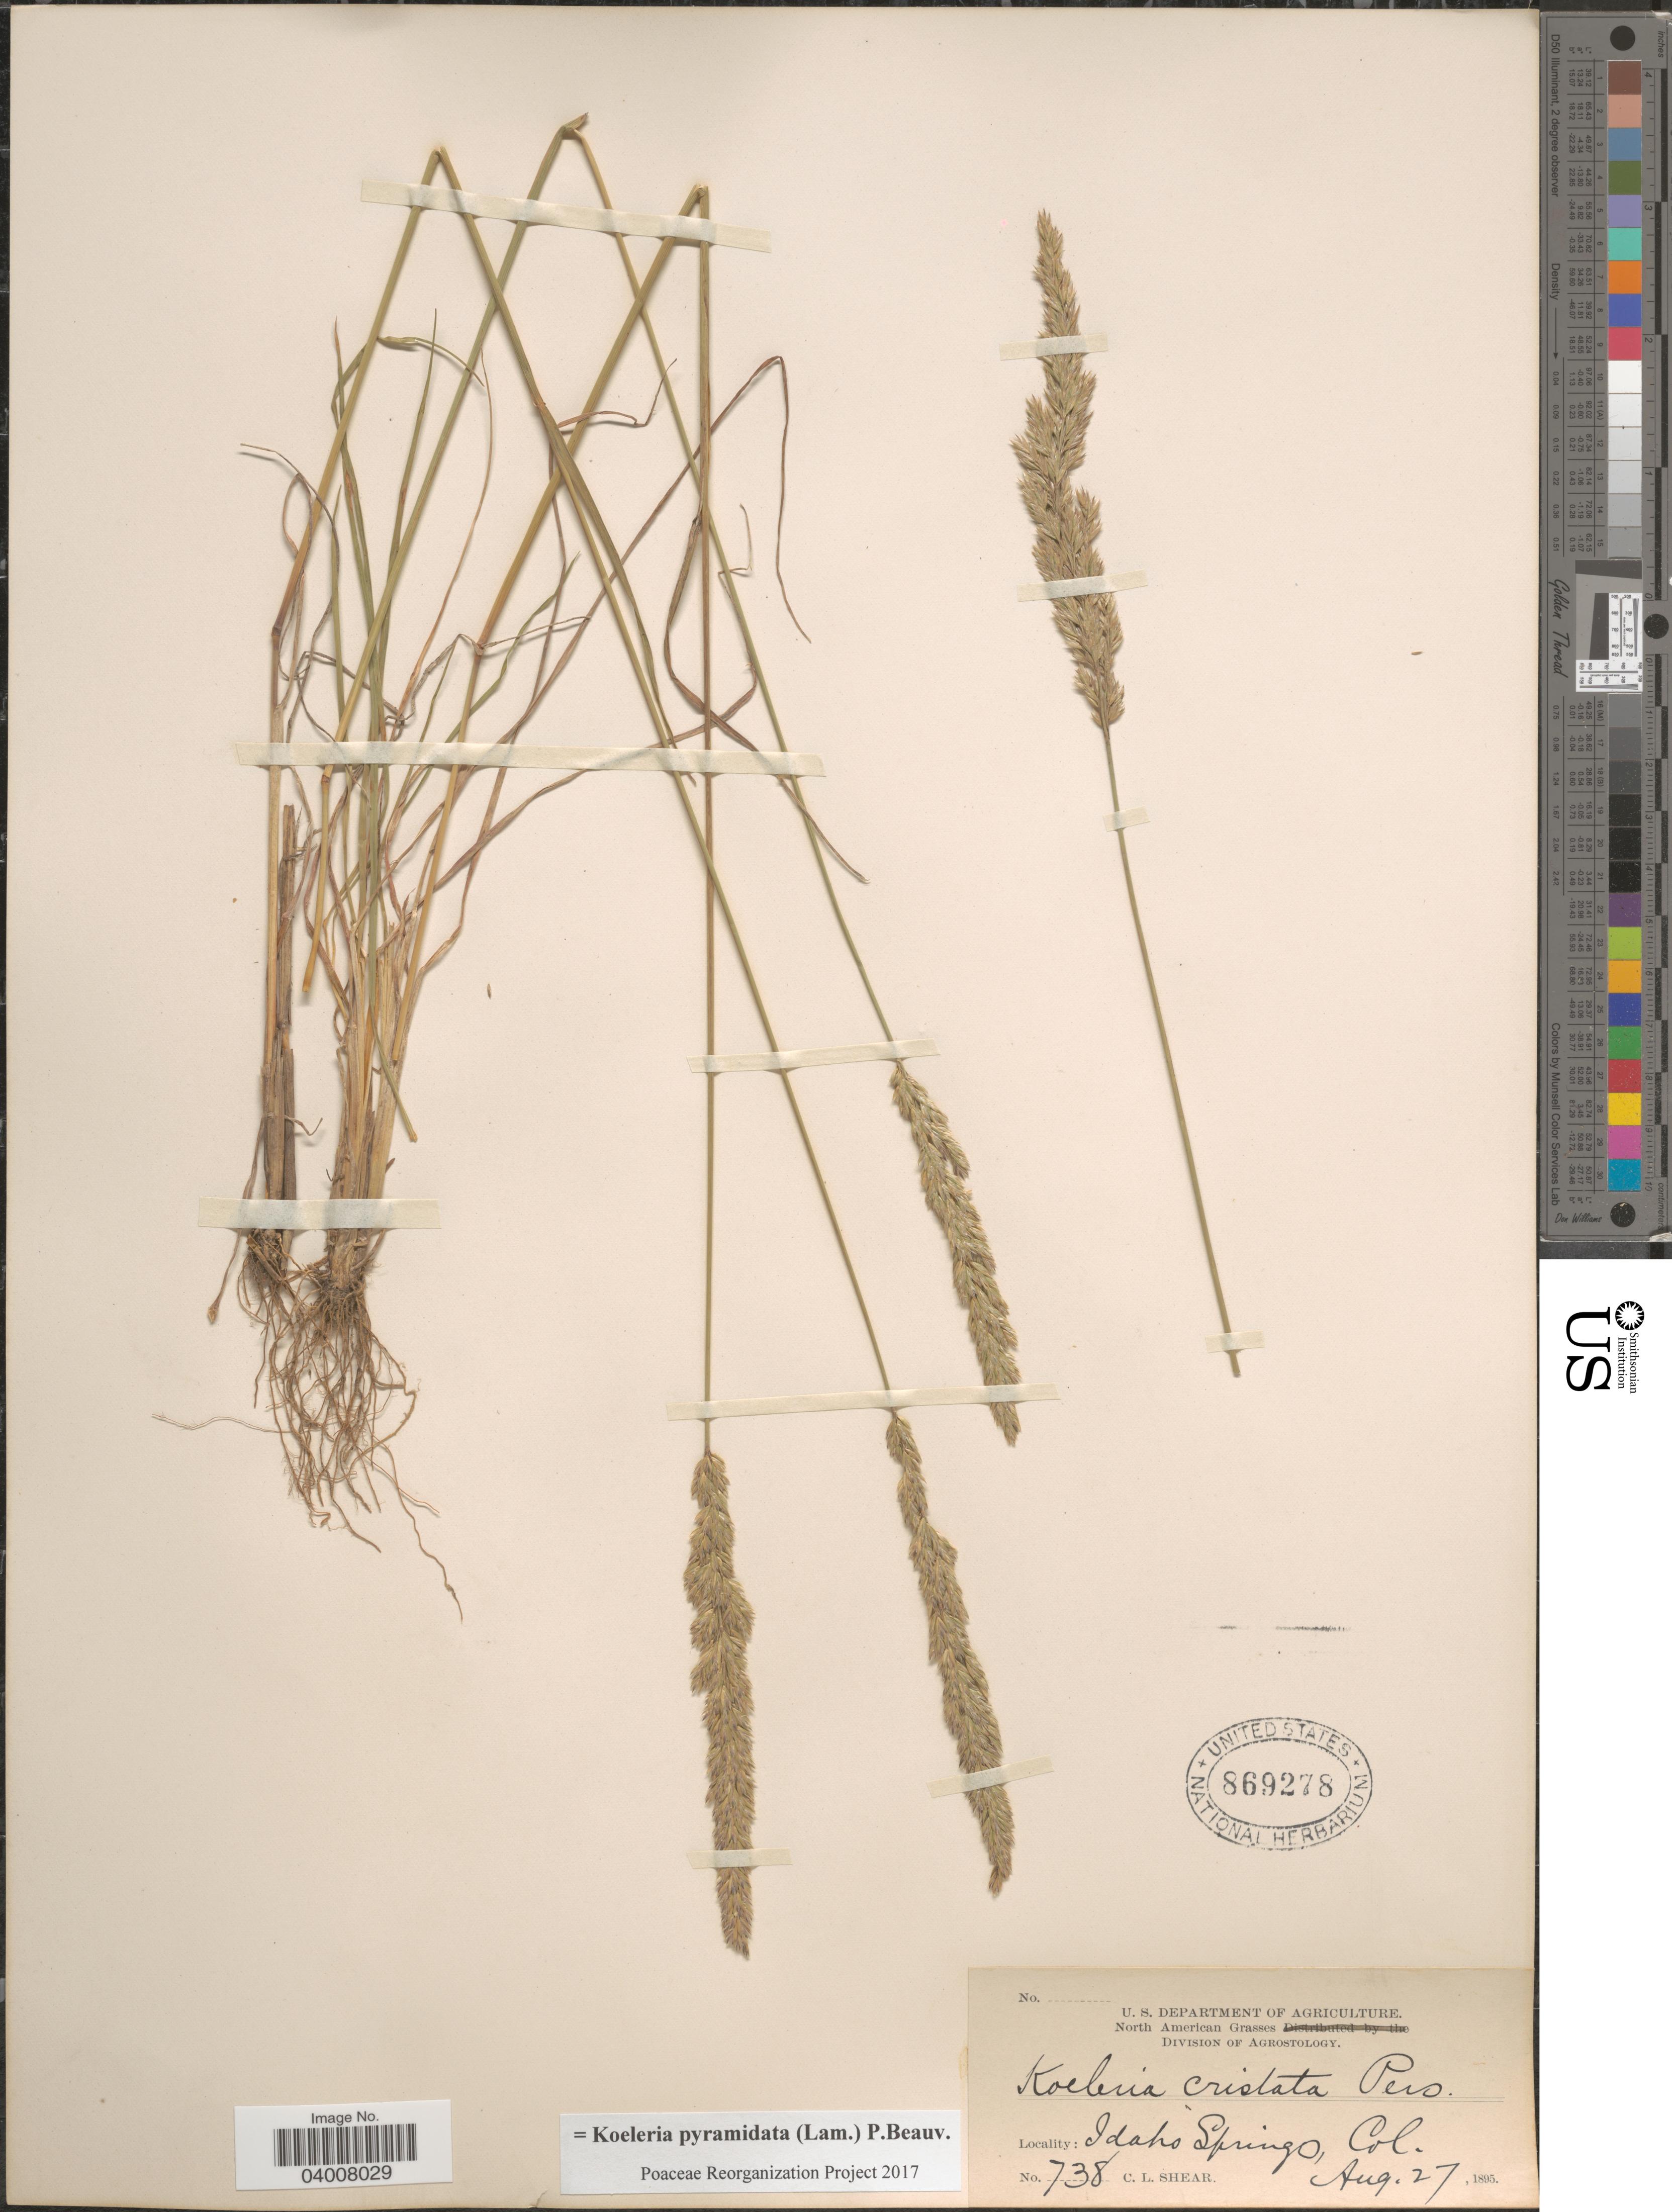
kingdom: Plantae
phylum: Tracheophyta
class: Liliopsida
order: Poales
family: Poaceae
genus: Koeleria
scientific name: Koeleria pyramidata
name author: (Lam.) P. Beauv.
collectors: C. L. Shear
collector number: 738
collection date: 1895-08-27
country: United States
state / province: Colorado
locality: Idaho Springs.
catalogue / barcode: US 869278